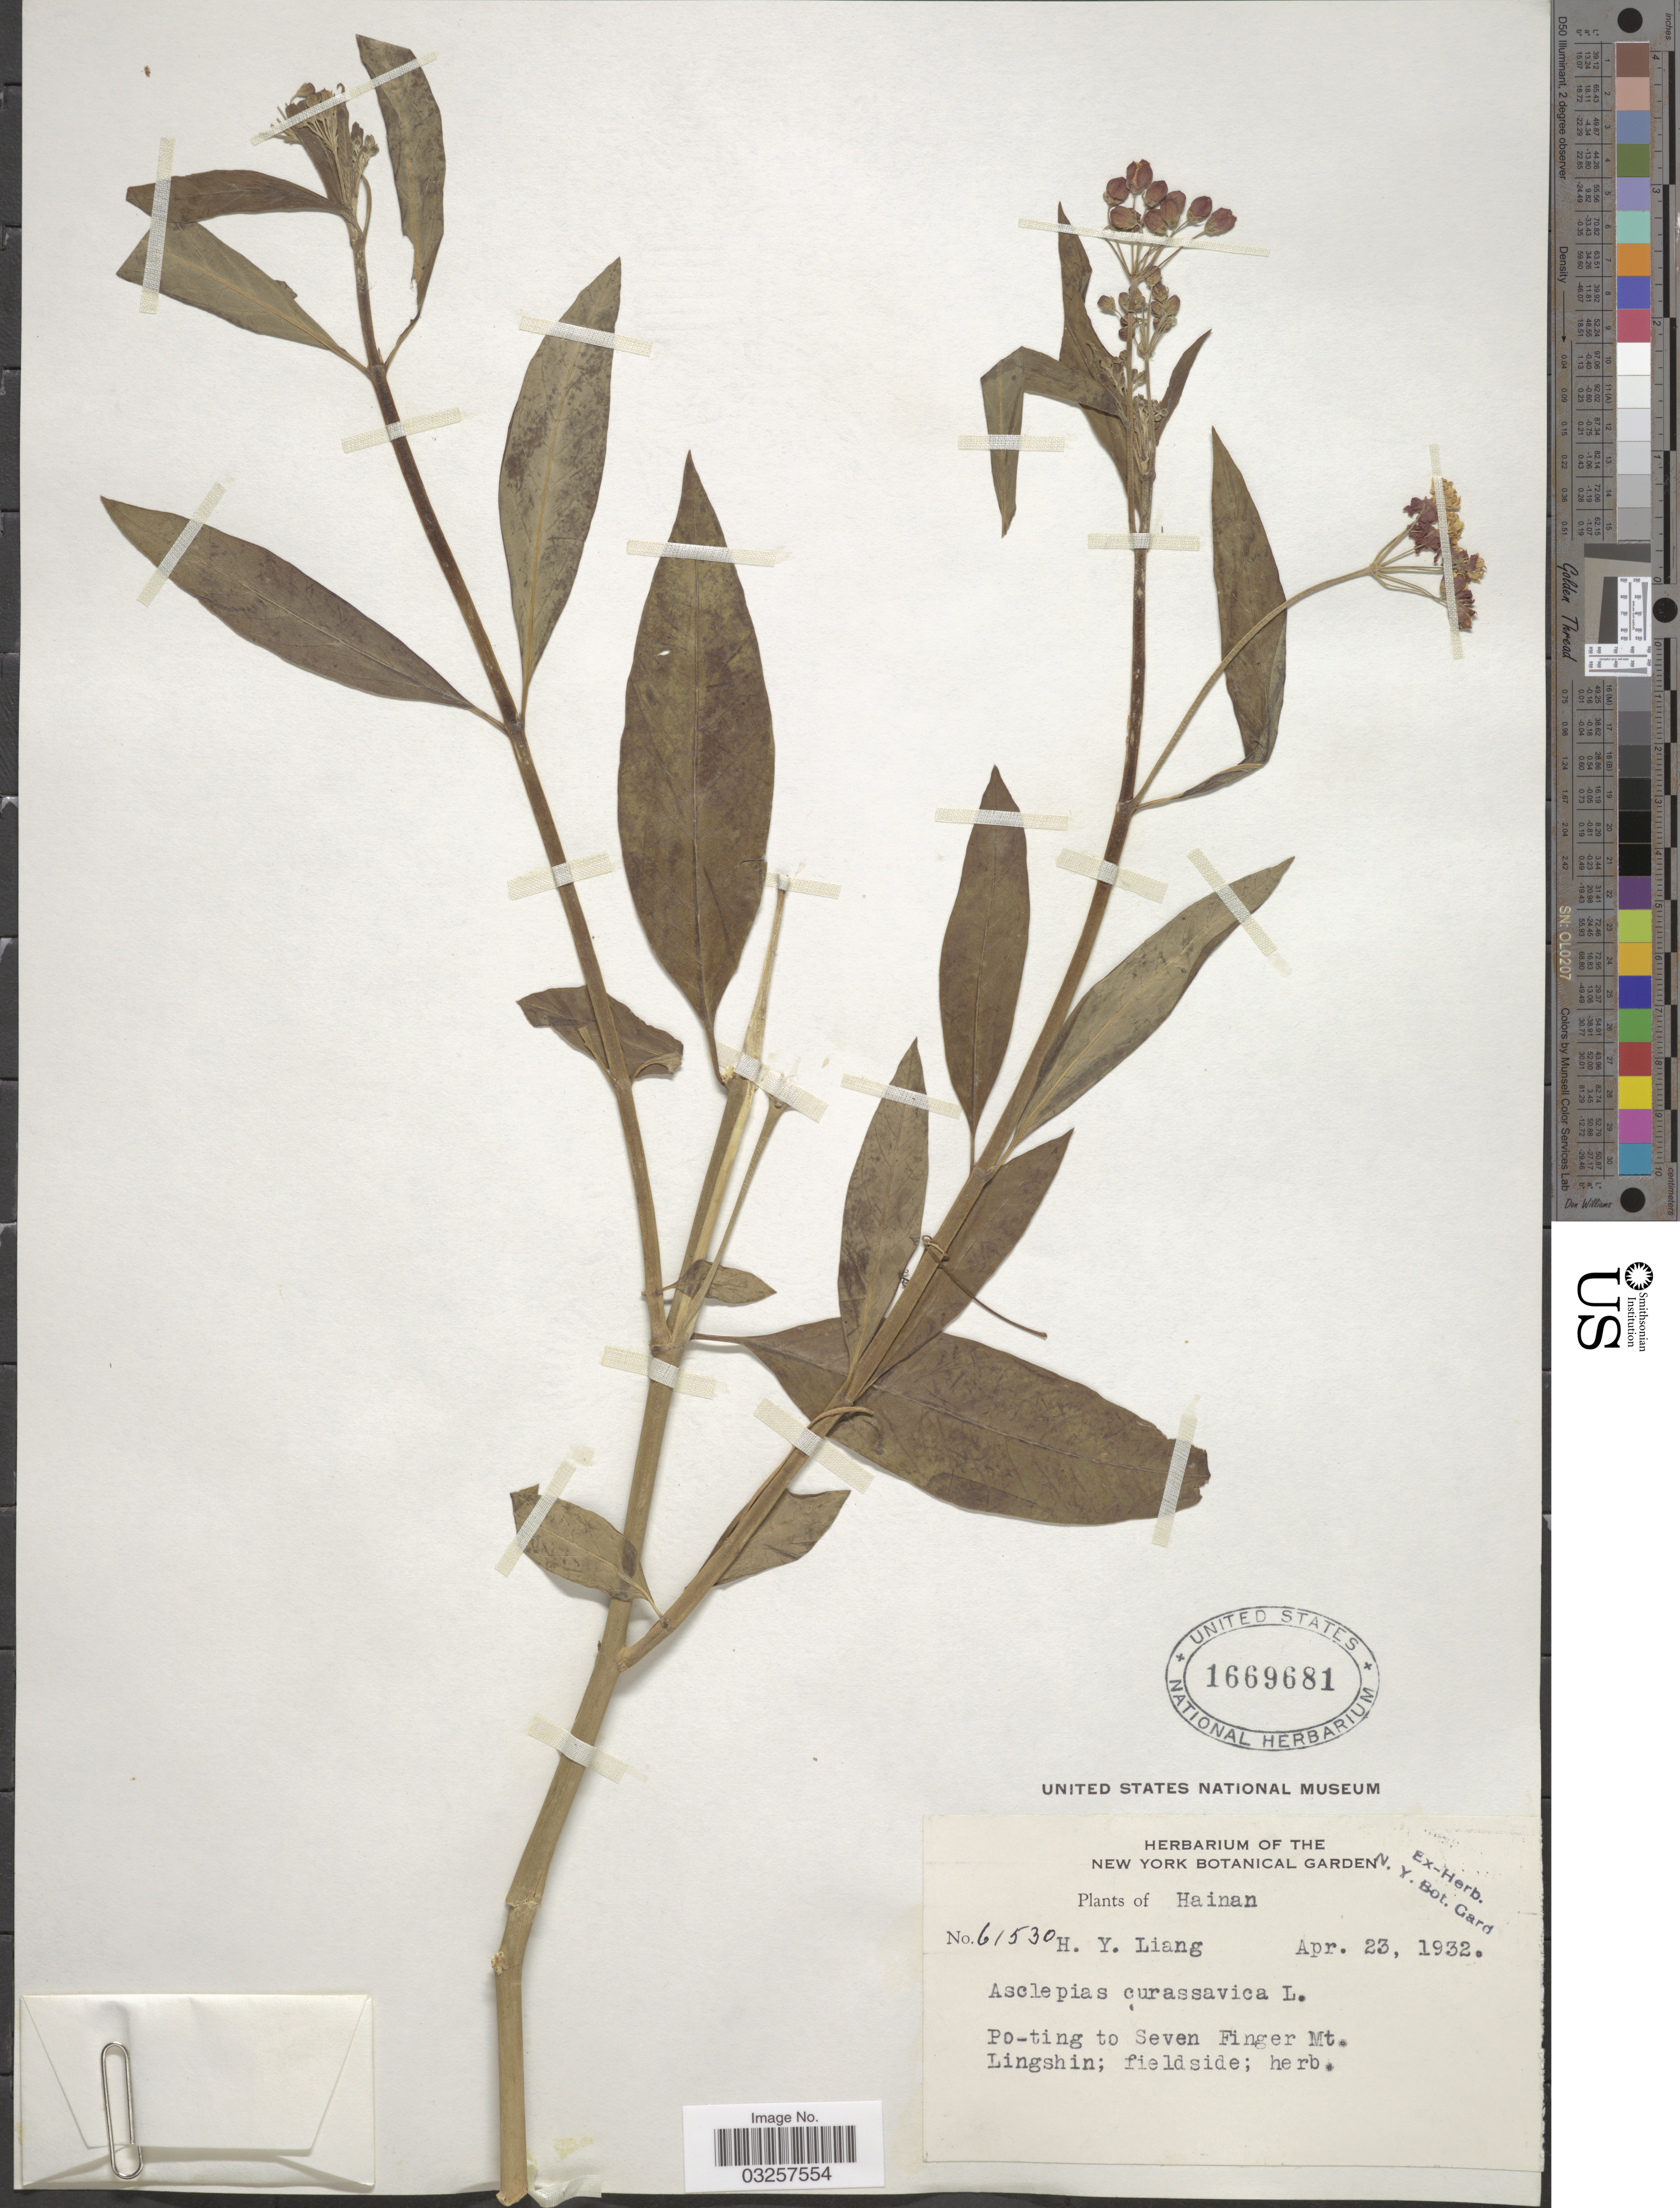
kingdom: Plantae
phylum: Tracheophyta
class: Magnoliopsida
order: Gentianales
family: Apocynaceae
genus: Asclepias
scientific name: Asclepias curassavica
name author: L.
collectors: H. Y. Liang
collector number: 61530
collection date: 1932-04-23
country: China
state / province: Hainan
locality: Po-ting to Seven Finger Mt. Lingshin.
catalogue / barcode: US 1669681